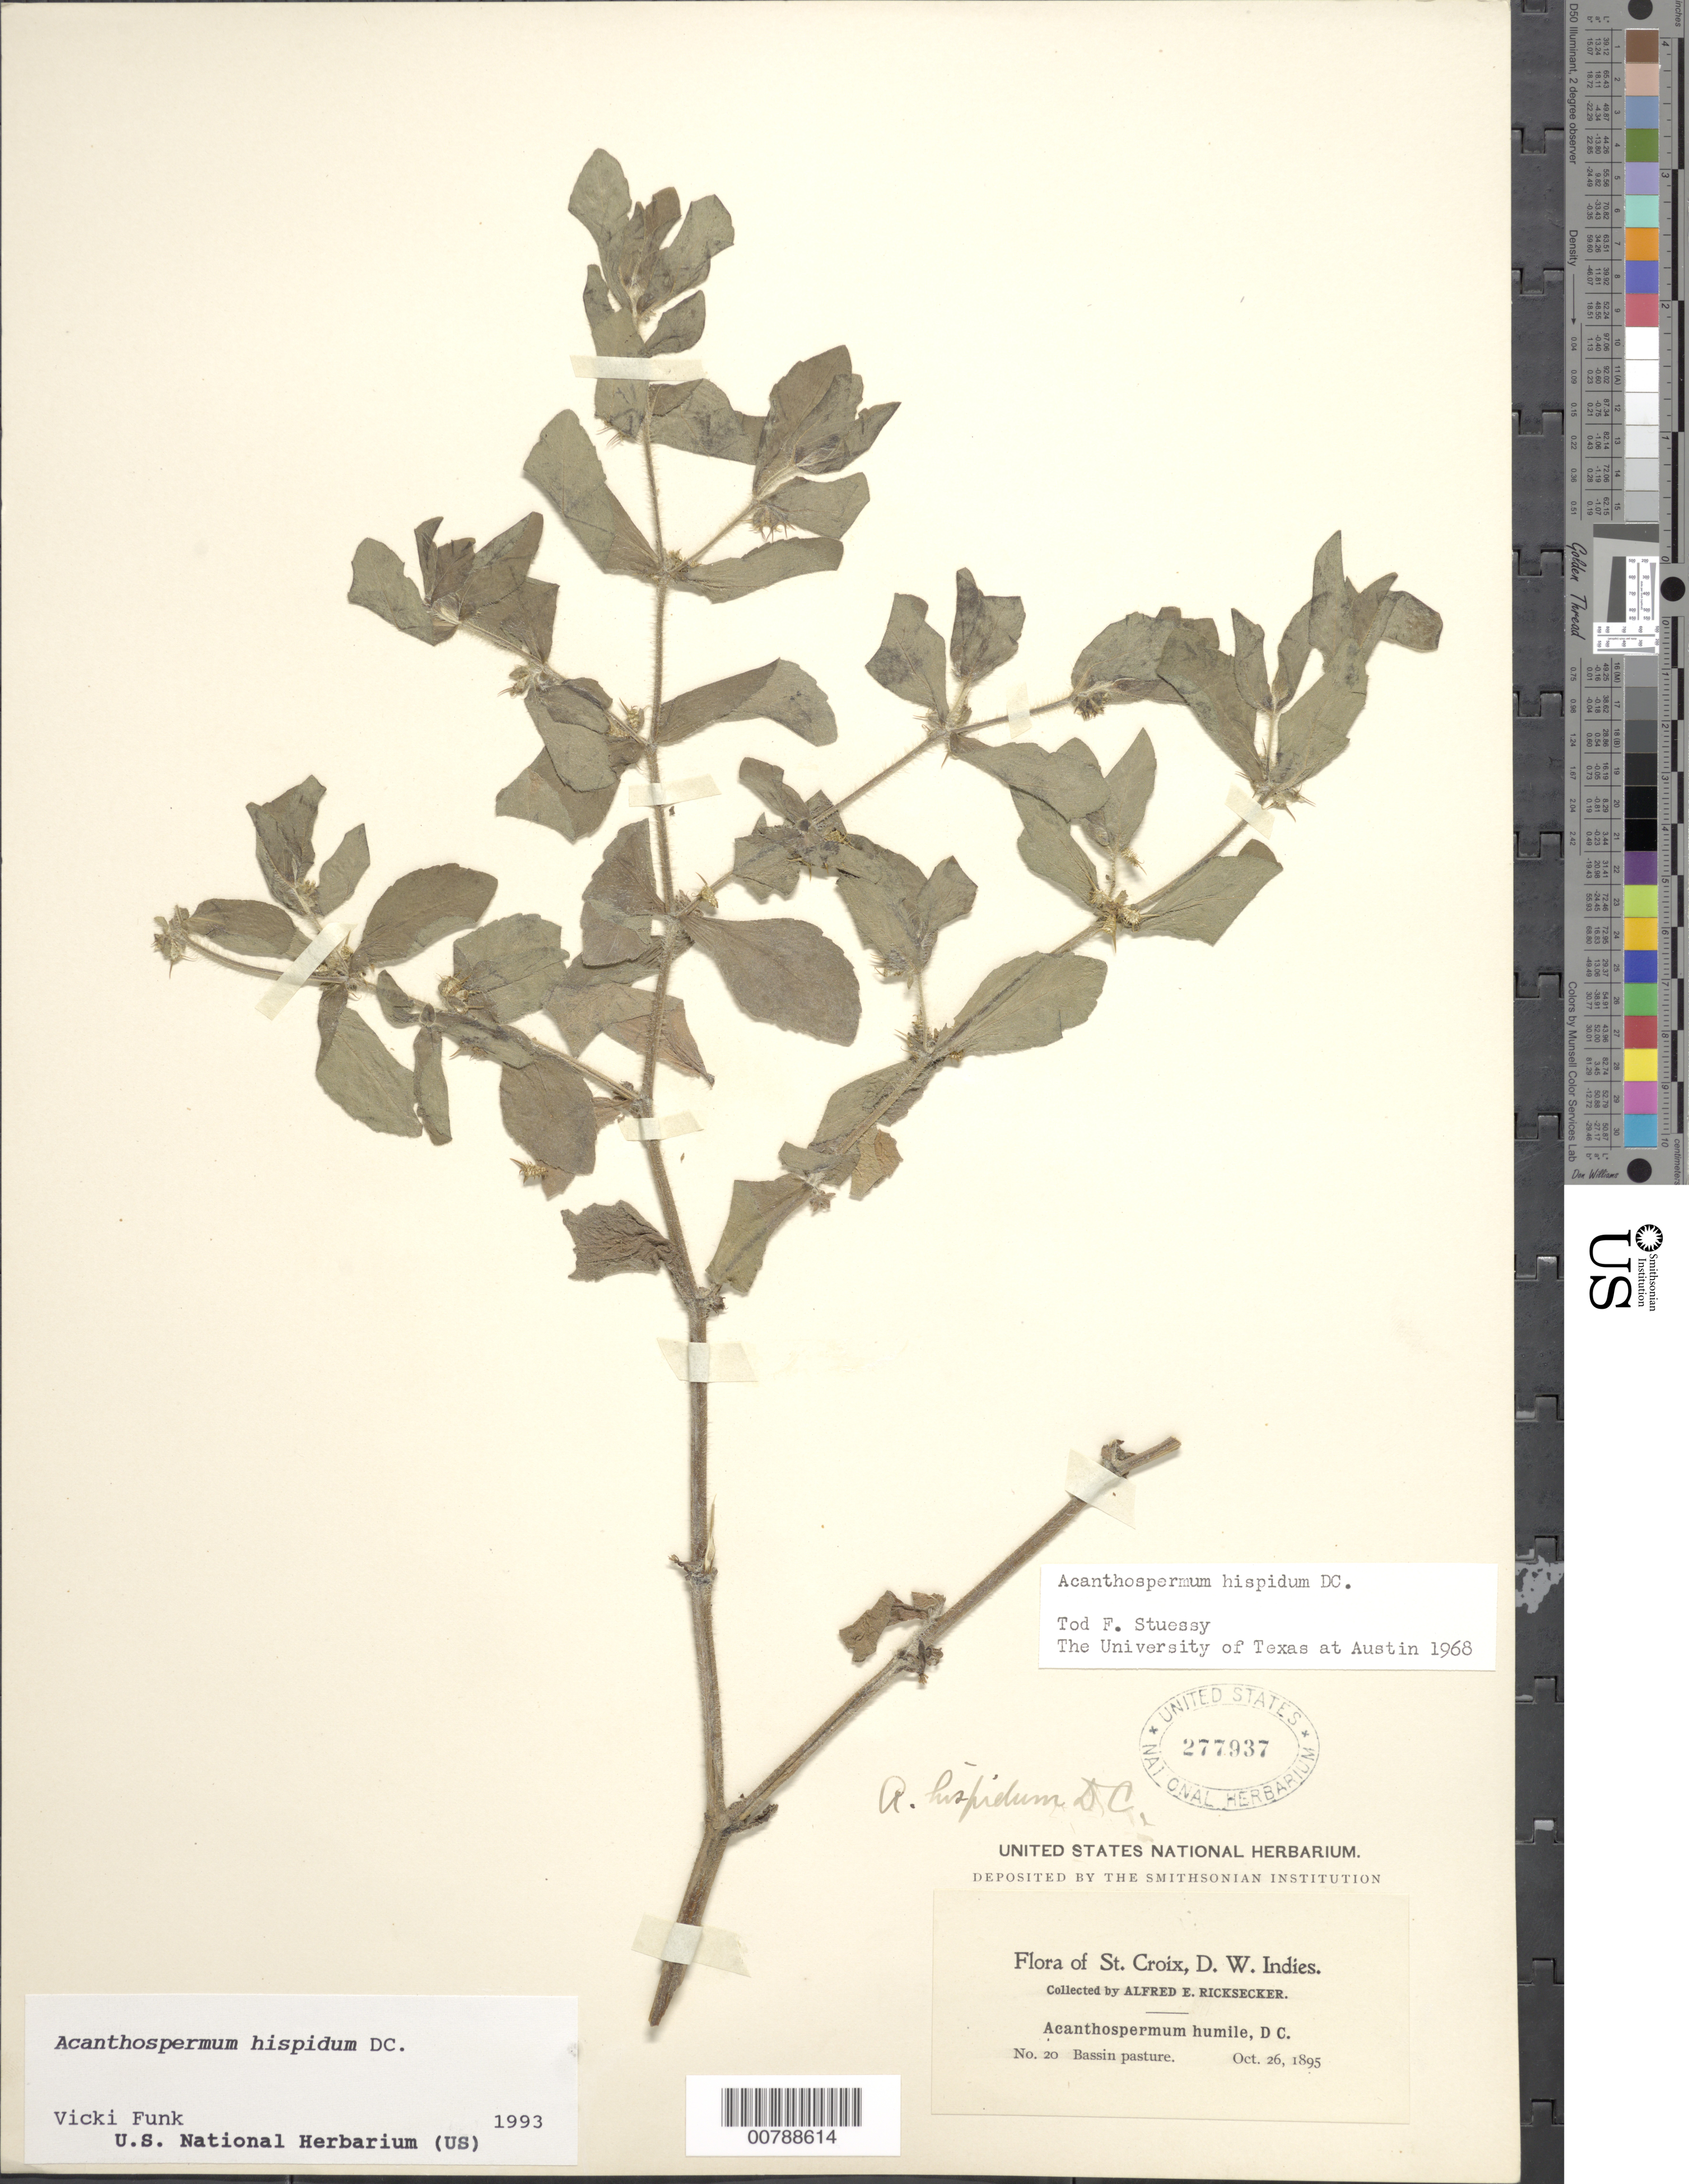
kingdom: Plantae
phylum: Tracheophyta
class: Magnoliopsida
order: Asterales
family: Asteraceae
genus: Acanthospermum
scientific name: Acanthospermum hispidum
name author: DC.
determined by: Funk, Vicki A., (BOT), Smithsonian Institution - National Museum of Natural History (UNITED STATES)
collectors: A. E. Ricksecker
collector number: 20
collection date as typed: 26 Oct 1895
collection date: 1895-10-26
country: U.S. Virgin Islands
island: St. Croix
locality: Bassin pasture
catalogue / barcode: US 277937